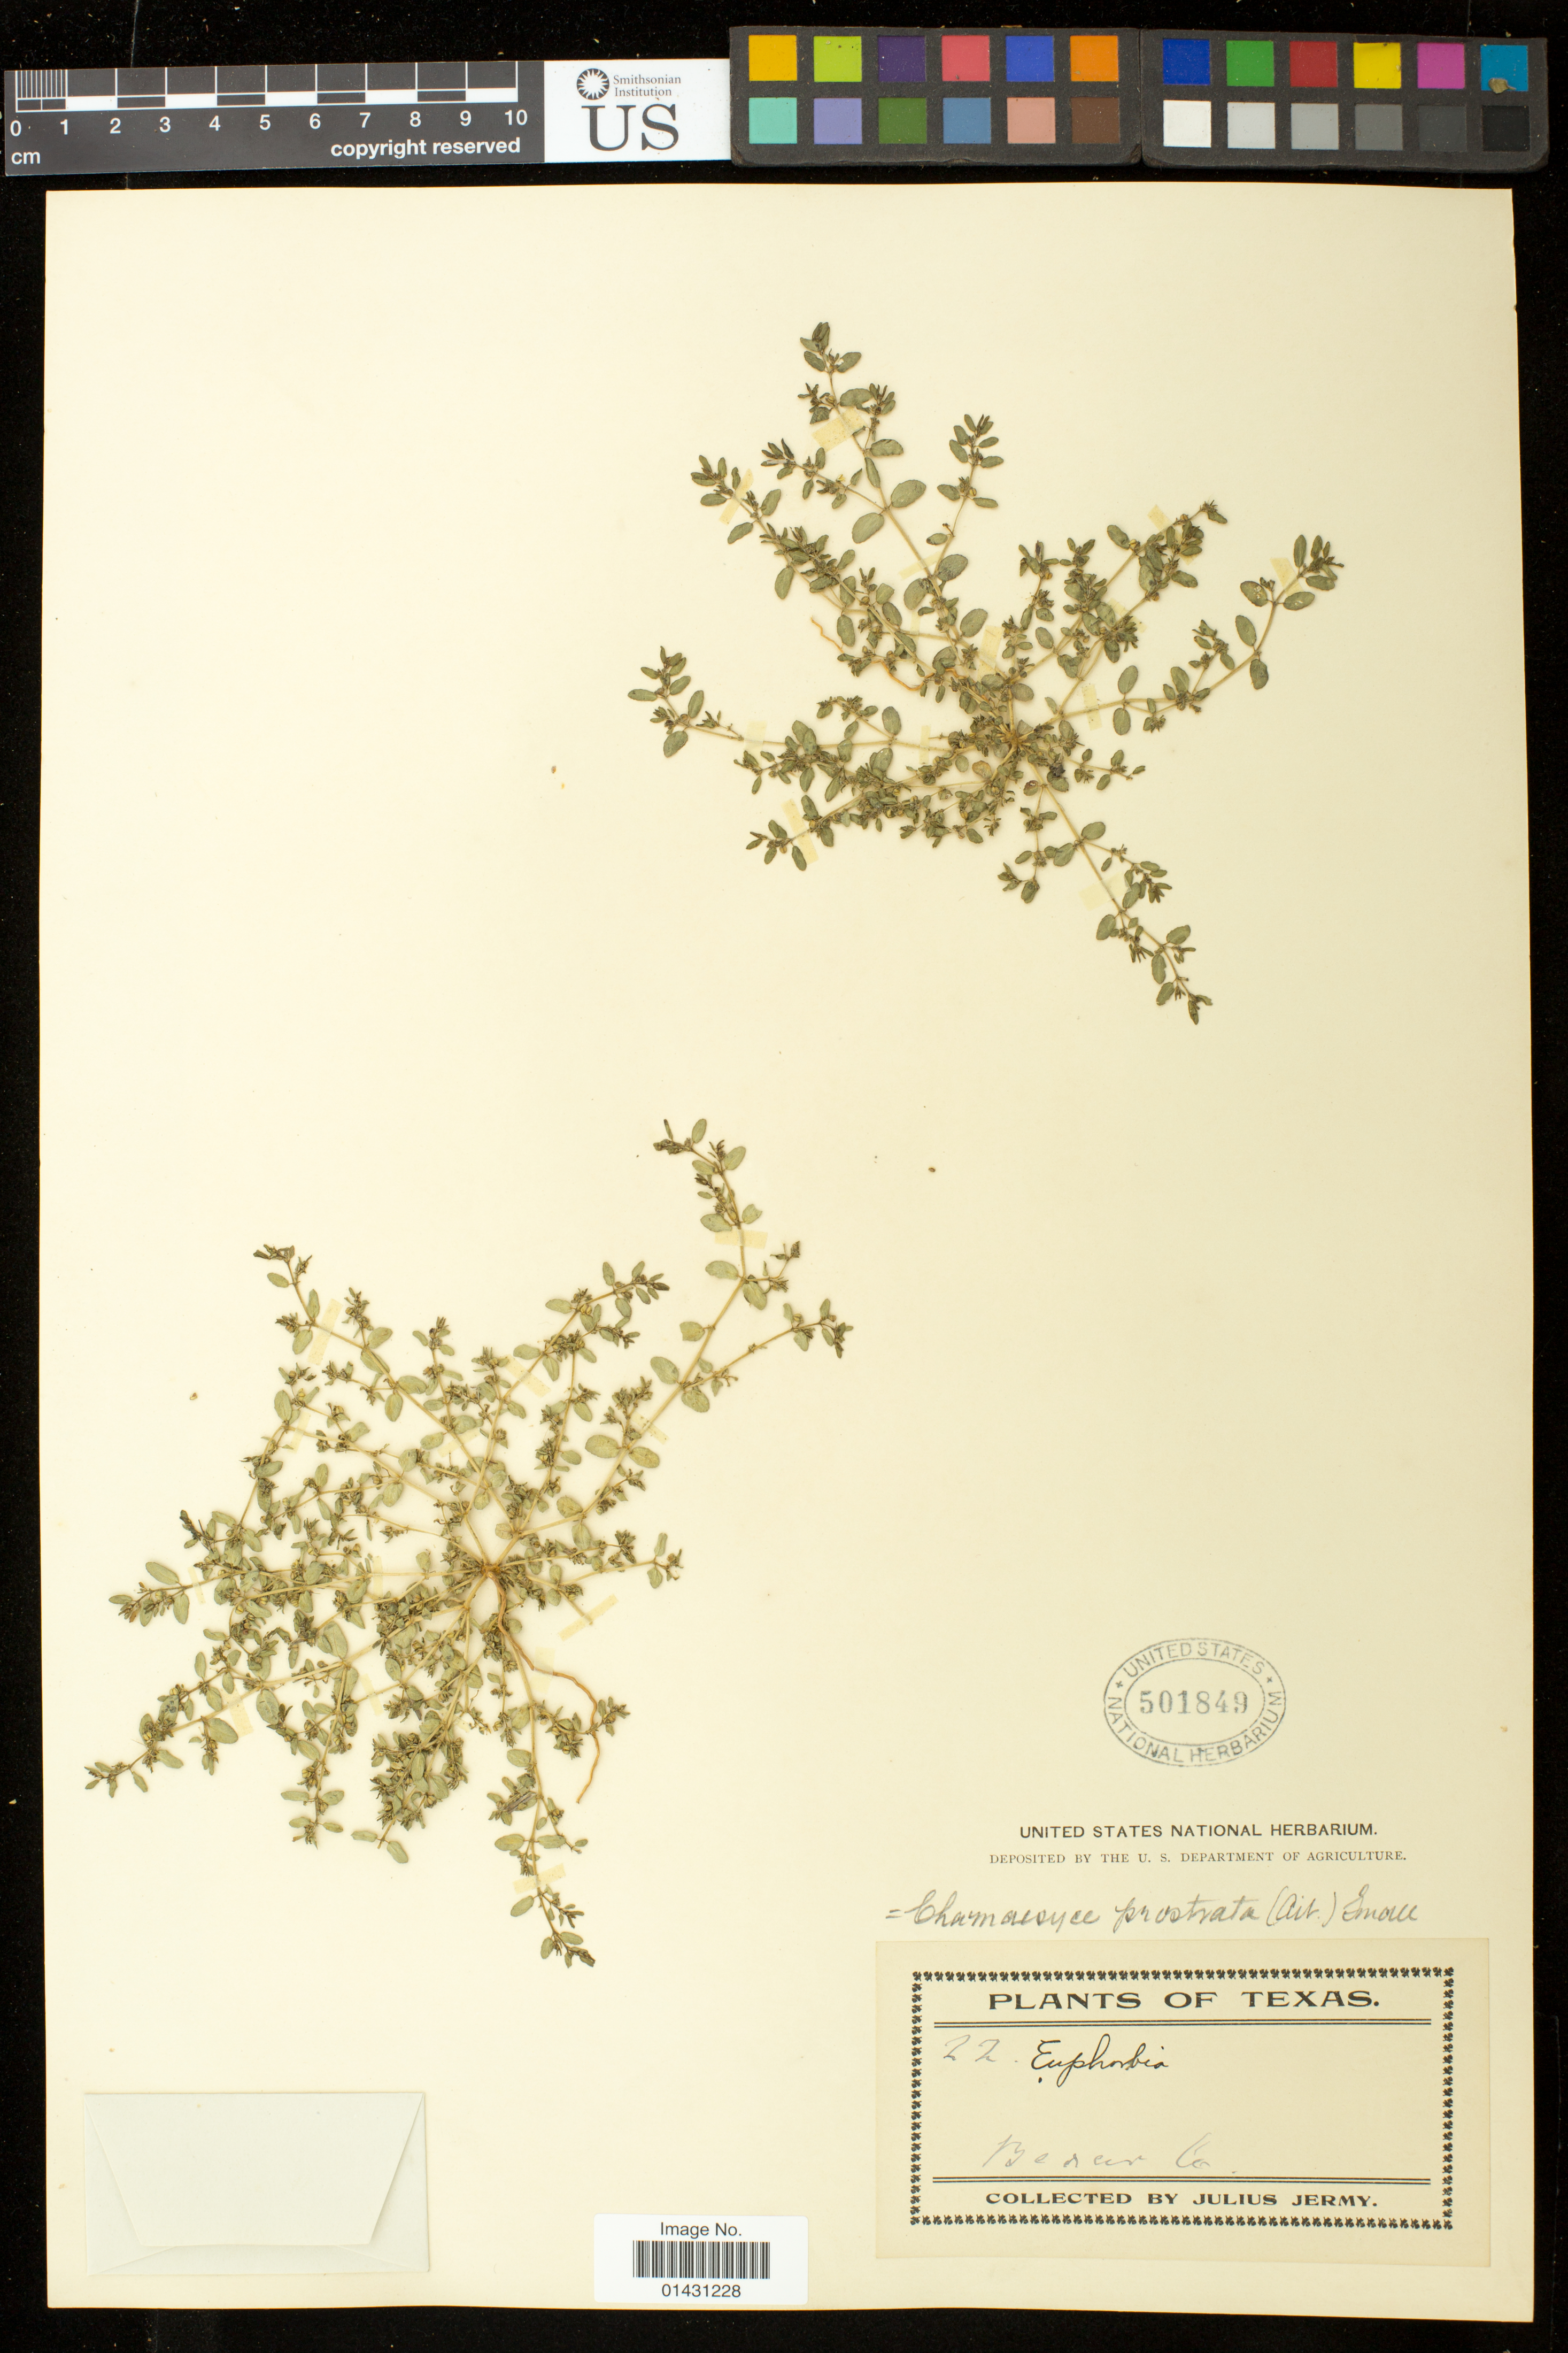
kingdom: Plantae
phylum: Tracheophyta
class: Magnoliopsida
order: Malpighiales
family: Euphorbiaceae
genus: Euphorbia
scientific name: Euphorbia prostrata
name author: Aiton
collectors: J. Jermy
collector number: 22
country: United States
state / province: Texas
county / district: Bexar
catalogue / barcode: US 501849